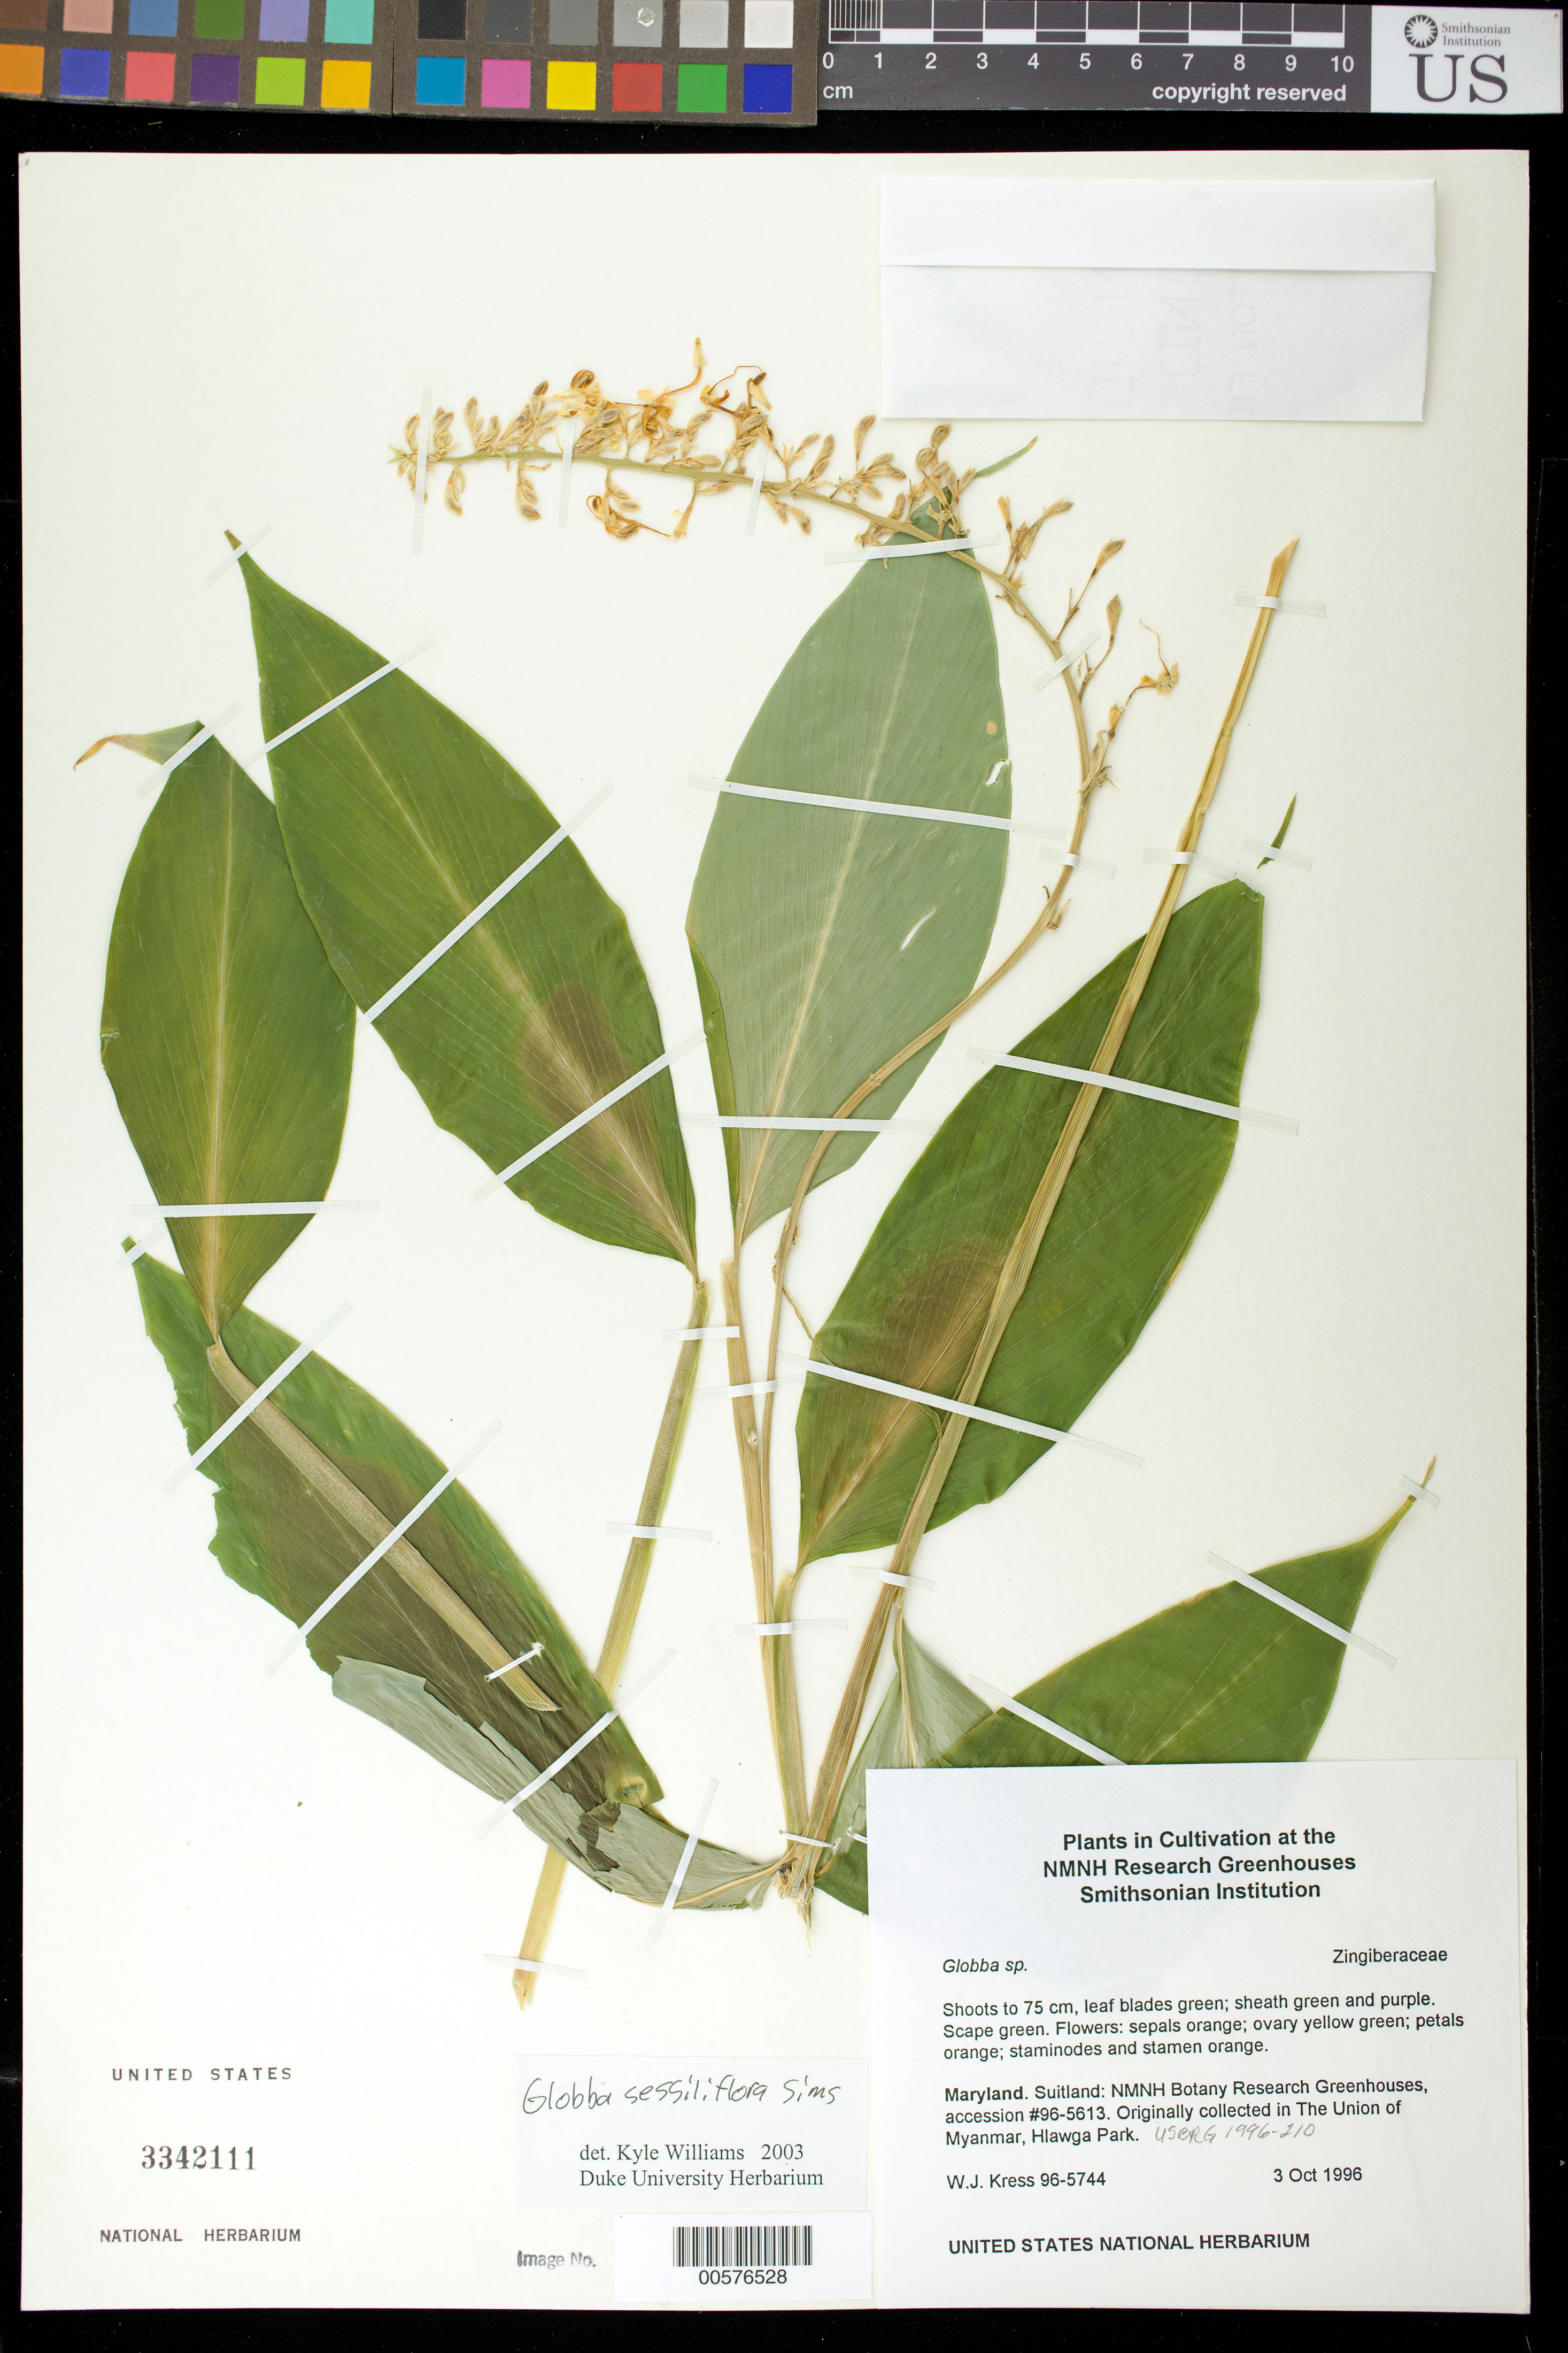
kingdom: Plantae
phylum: Tracheophyta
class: Liliopsida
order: Zingiberales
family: Zingiberaceae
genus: Globba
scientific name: Globba sessiliflora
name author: Sims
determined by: Williams, K. J.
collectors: W. J. Kress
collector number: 96-5744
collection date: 1996-10-03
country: United States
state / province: Maryland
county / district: Prince George's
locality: NMNH Botany Research Greenhouses. Suitland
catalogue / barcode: US 3342111